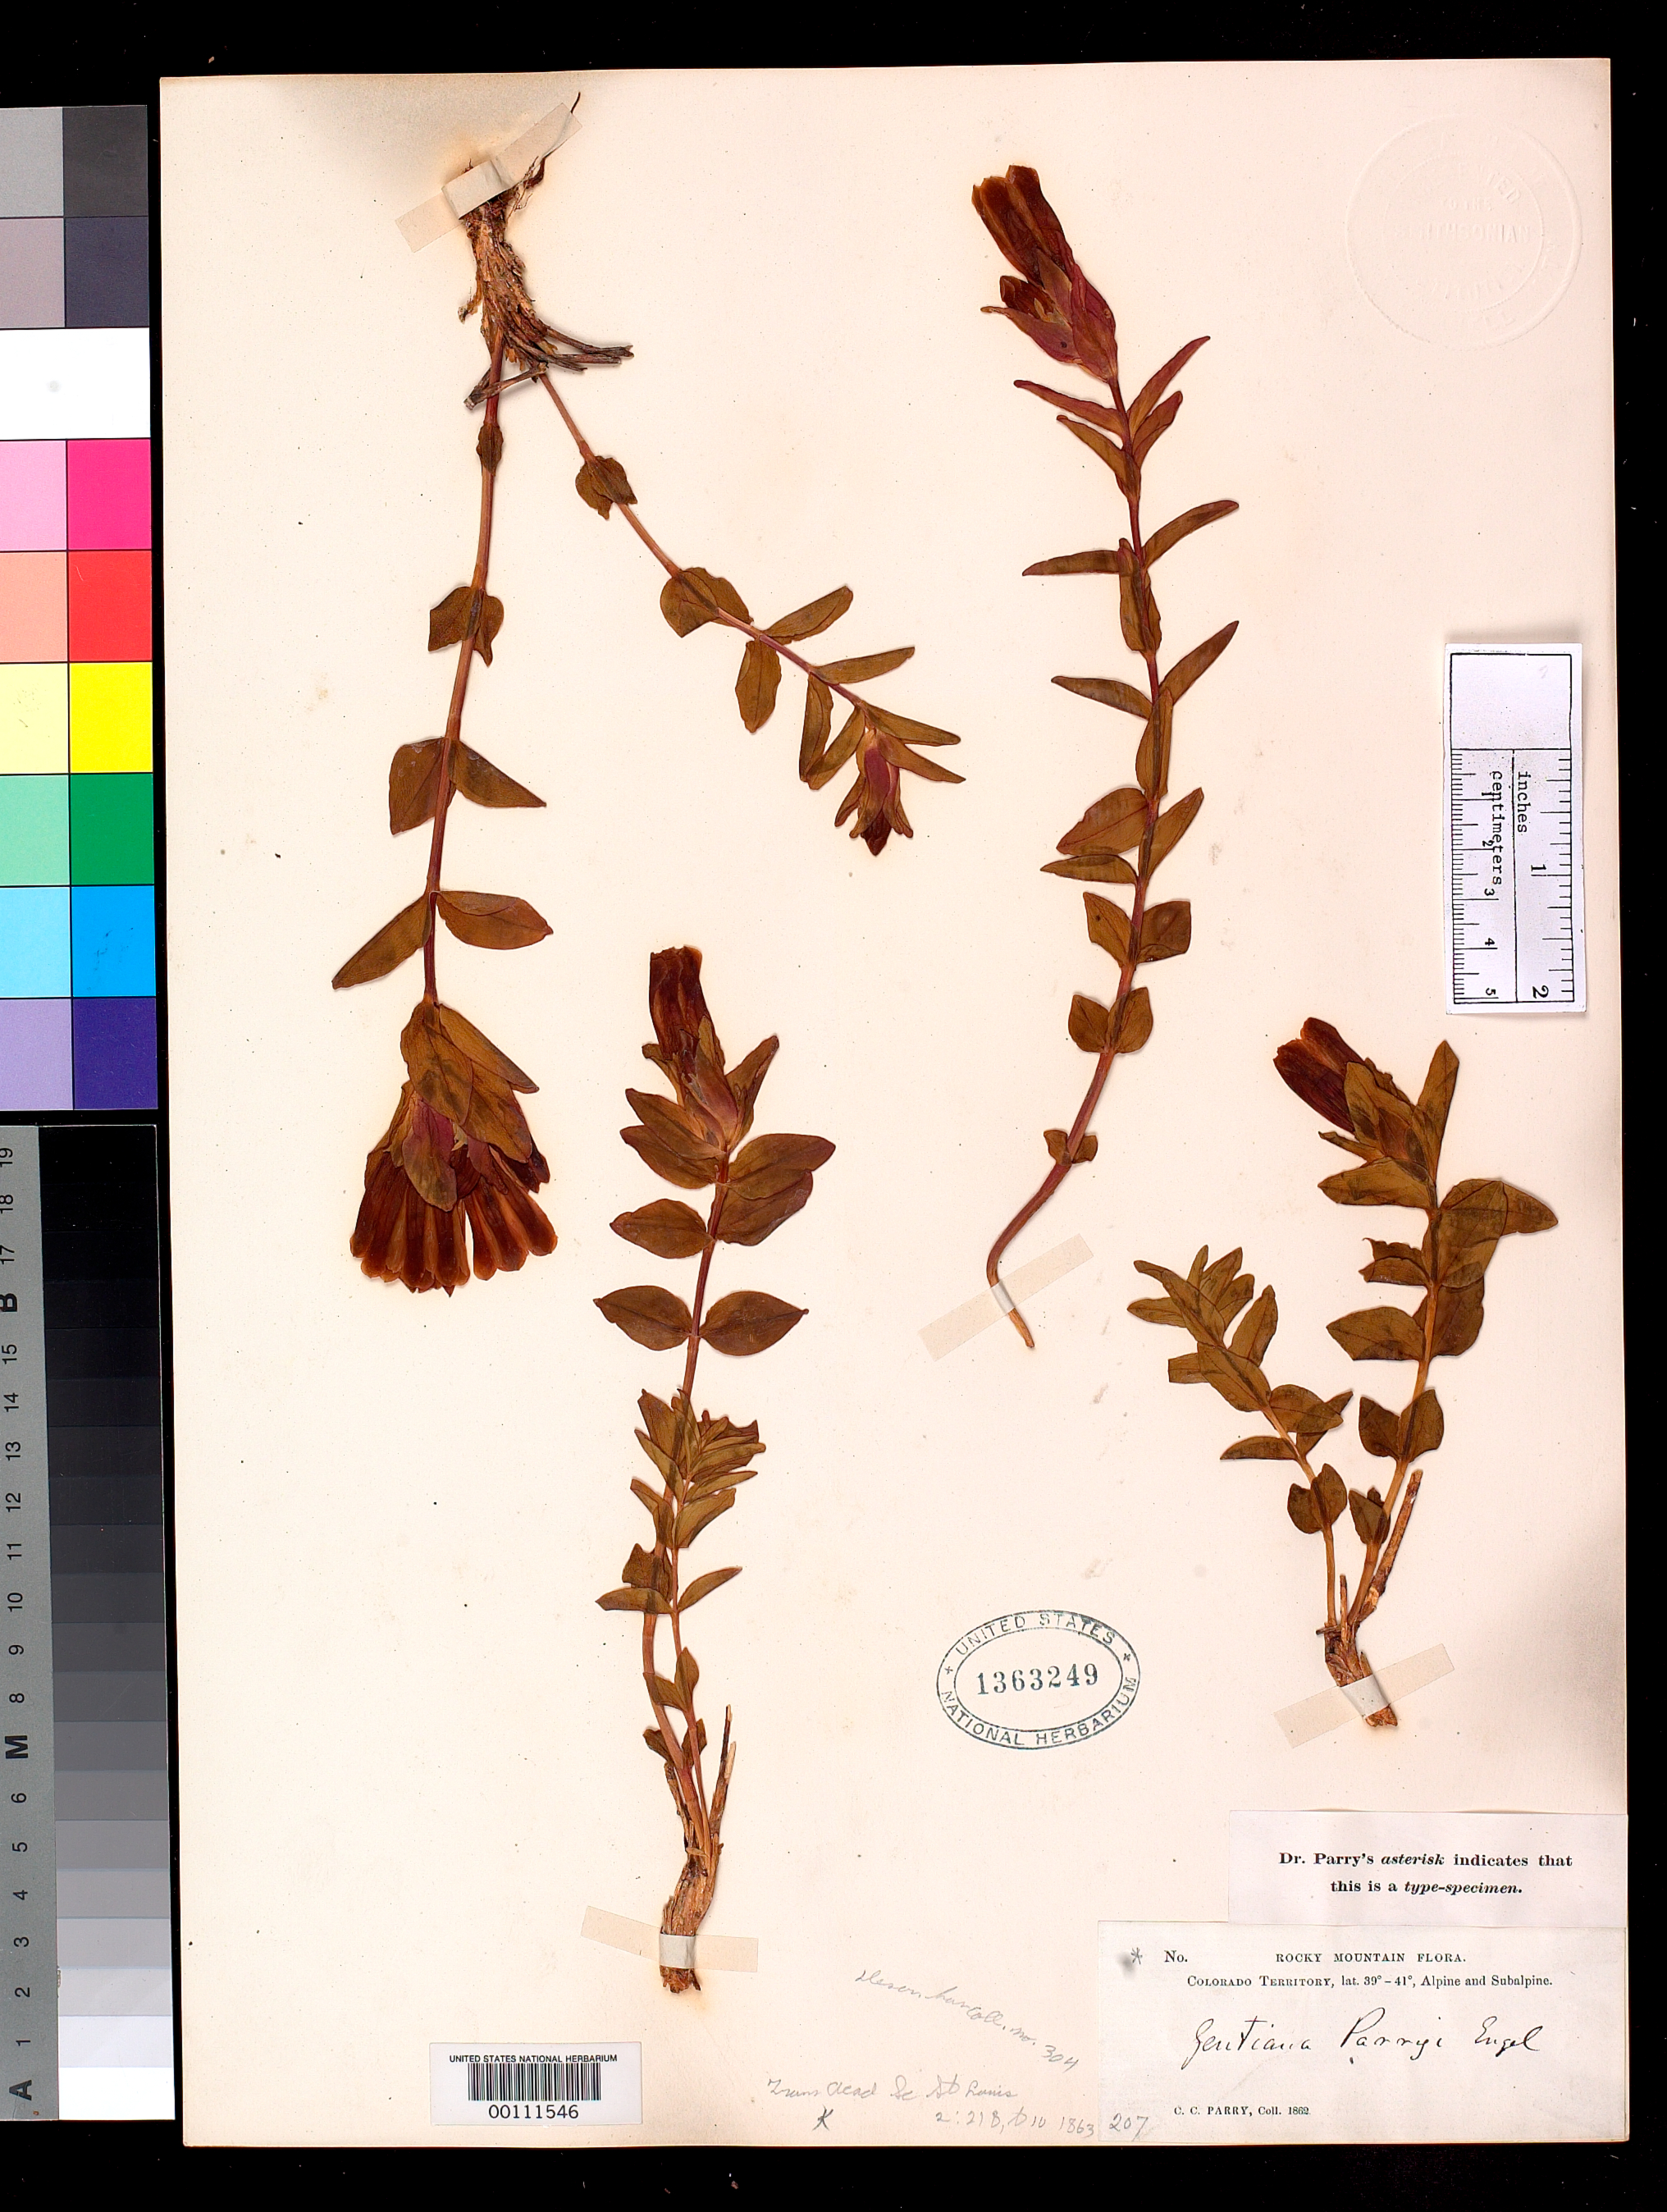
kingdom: Plantae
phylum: Tracheophyta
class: Magnoliopsida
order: Gentianales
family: Gentianaceae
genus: Gentiana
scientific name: Gentiana parryi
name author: Engelm.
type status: Possible Isolectotype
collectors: C. C. Parry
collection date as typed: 1862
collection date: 1862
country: United States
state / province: Colorado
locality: Colorado Territory, lat. 39°-41°, Alpine and Subalpine.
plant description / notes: Possibly a duplicate of Parry 304, cited by Wolff as lectotype collection (lectotype at MO?); see also Intermountain Fl. vol. 4.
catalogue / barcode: US 1363249